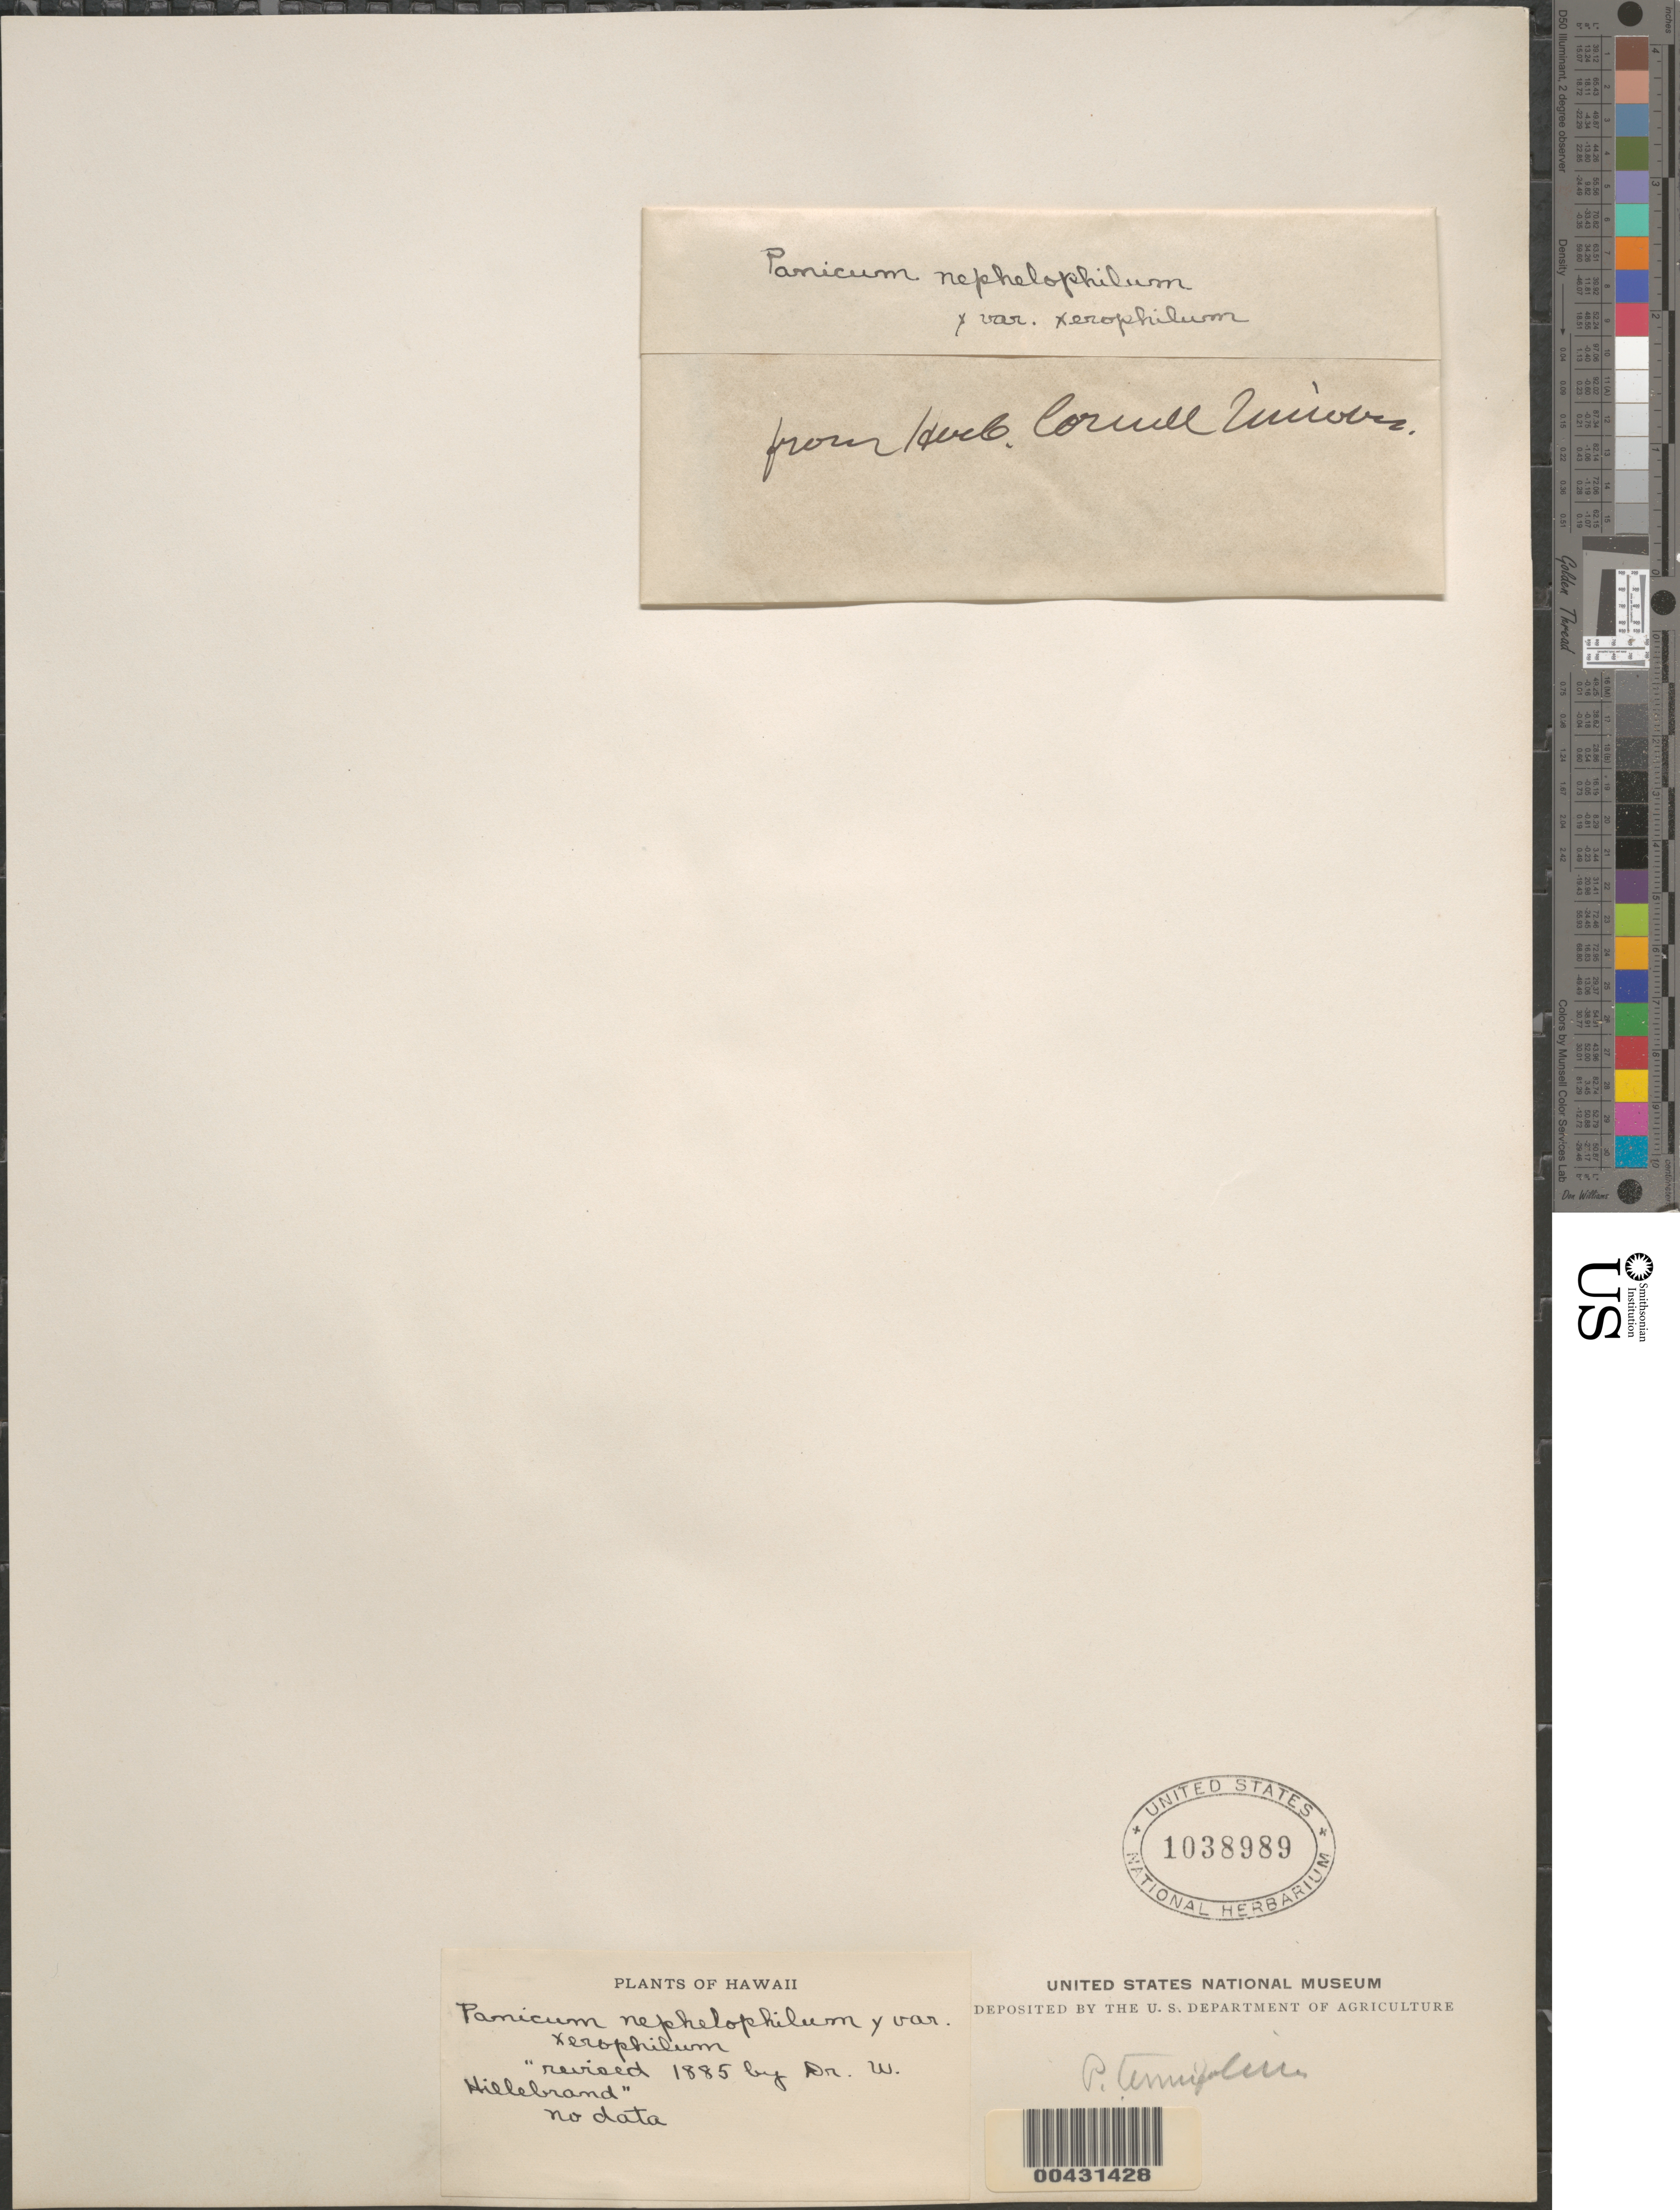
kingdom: Plantae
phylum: Tracheophyta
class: Liliopsida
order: Poales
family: Poaceae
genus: Panicum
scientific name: Panicum tenuifolium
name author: Hook. & Arn.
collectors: W. Hillebrand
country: United States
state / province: Hawaii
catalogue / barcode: US 1038989